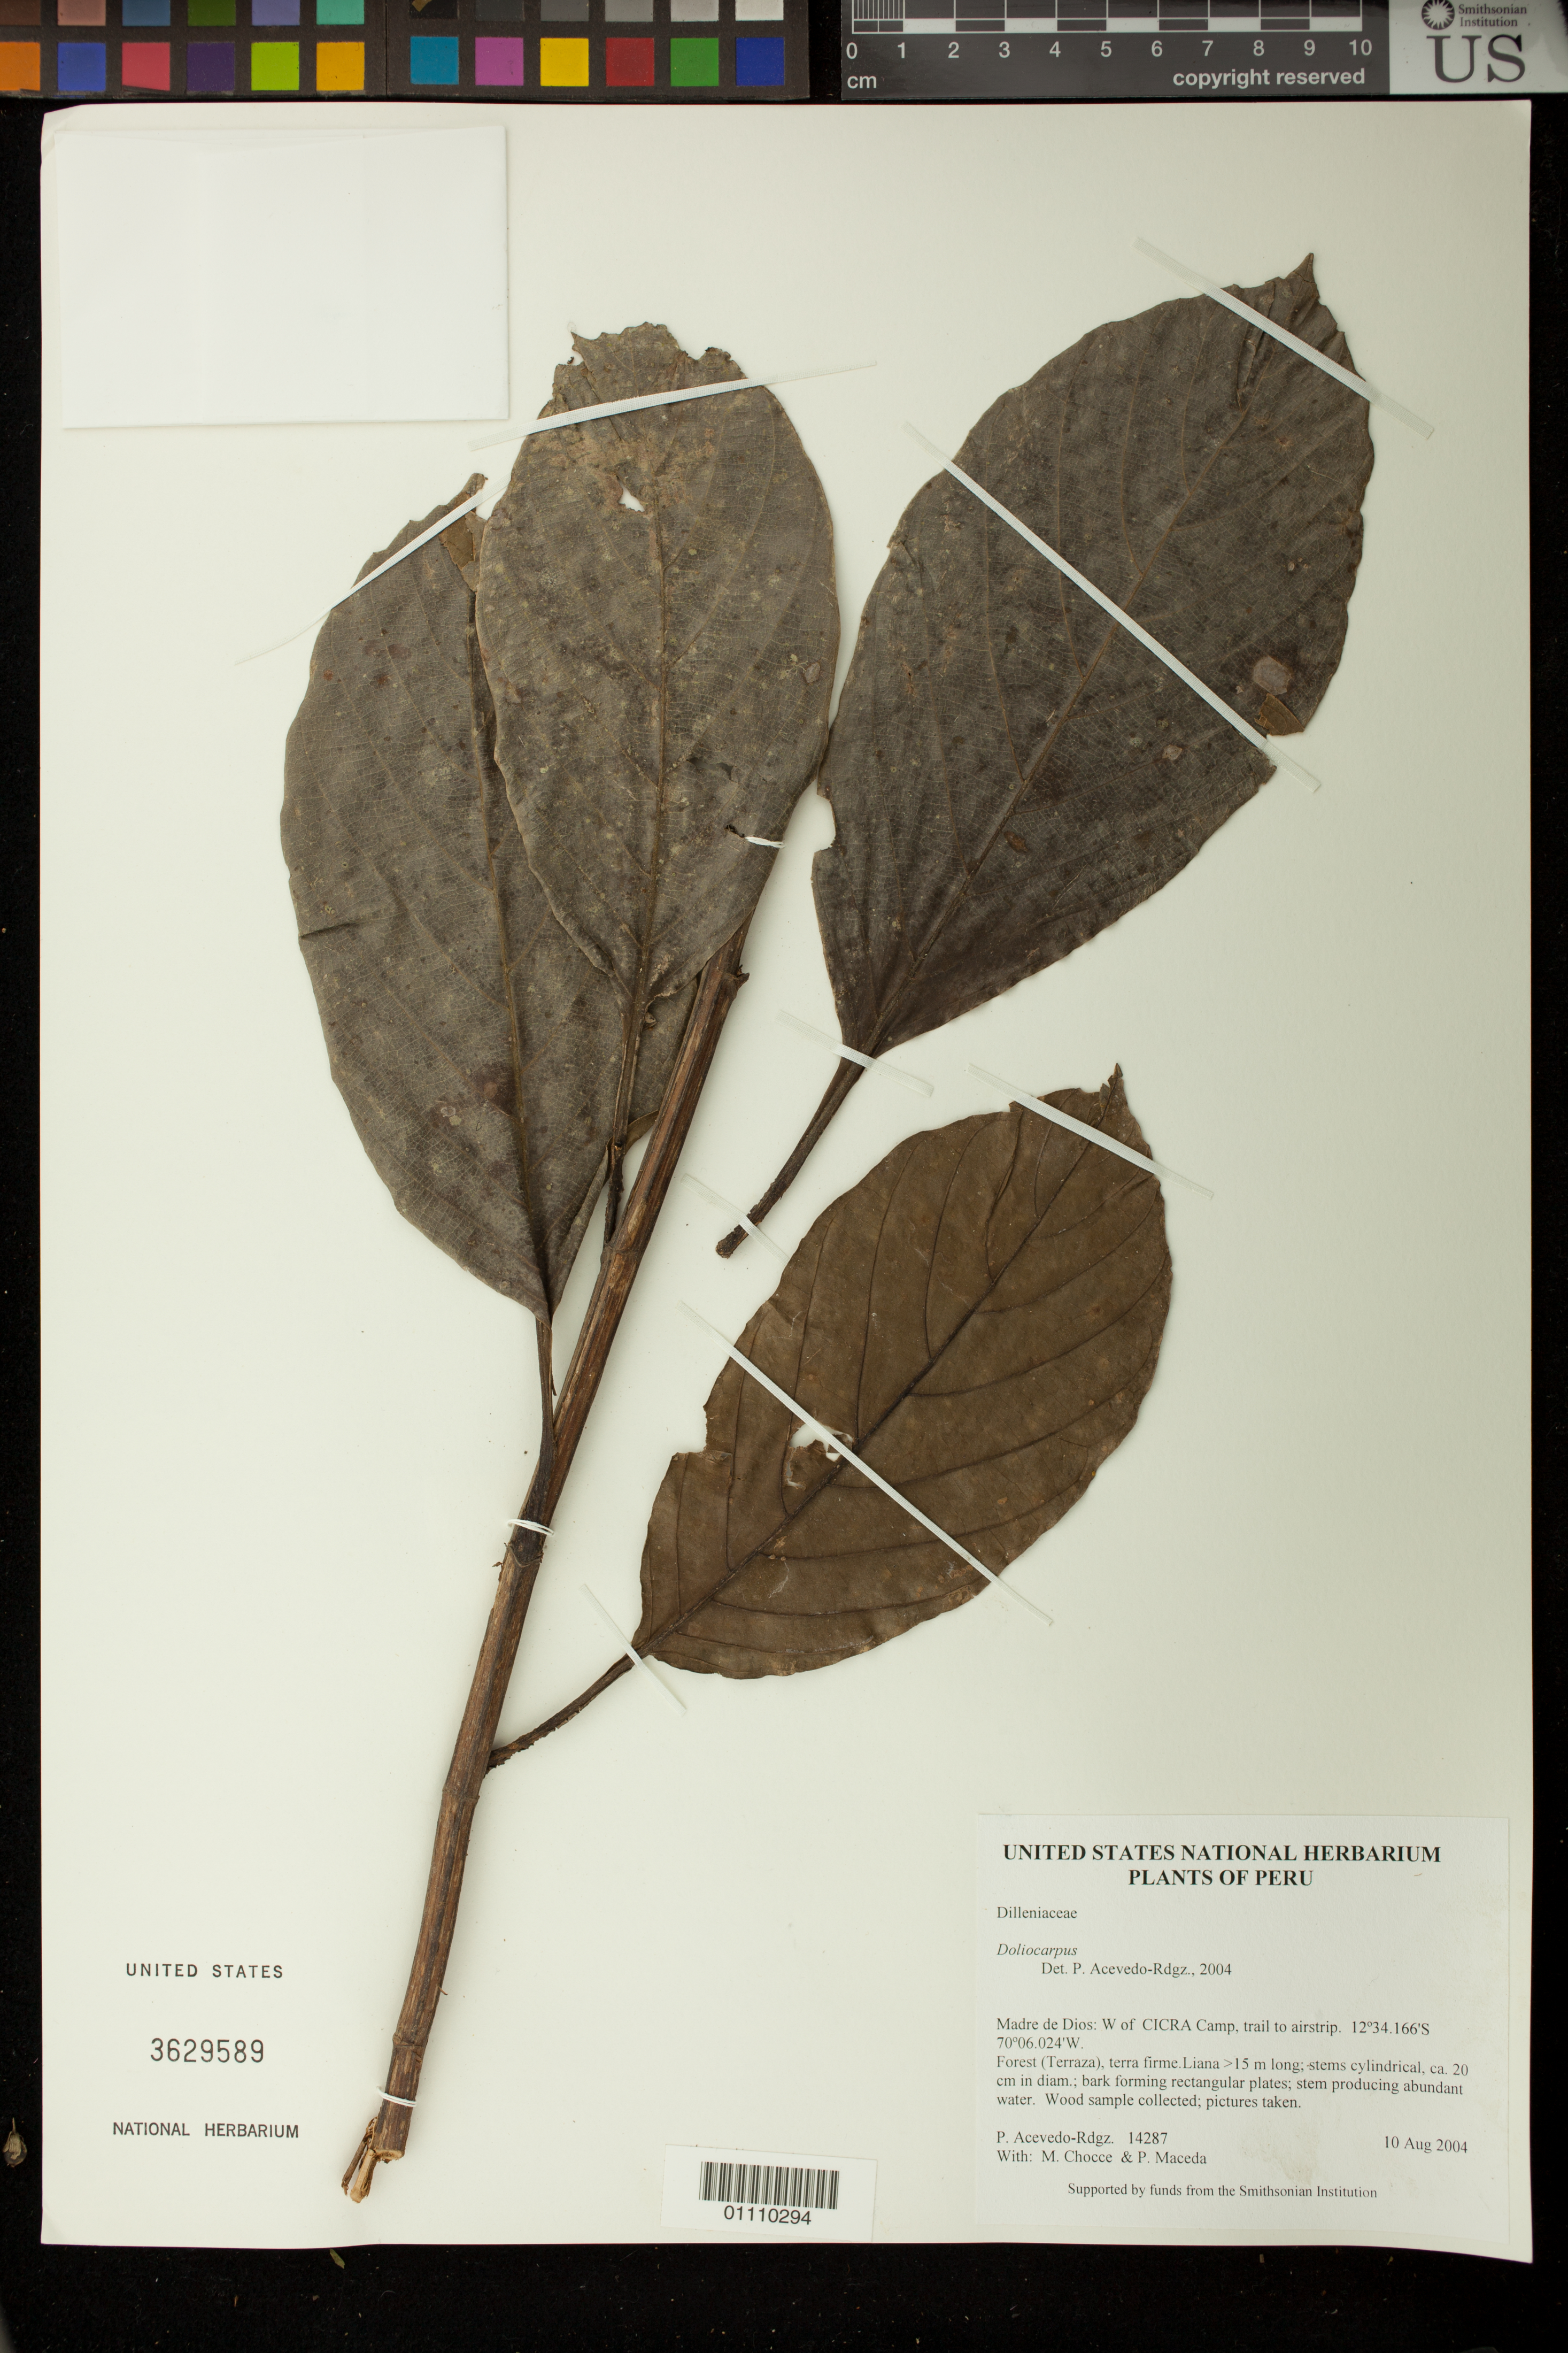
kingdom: Plantae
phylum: Tracheophyta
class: Magnoliopsida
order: Dilleniales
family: Dilleniaceae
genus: Pinzona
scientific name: Pinzona coriacea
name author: Mart. & Zucc.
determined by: Victor Longhi Monzoli, João, (BRAZIL)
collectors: P. Acevedo-Rodr., M. Chocce & P. Maceda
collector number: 14287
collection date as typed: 10 Aug 2004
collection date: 2004-08-10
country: Peru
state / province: Madre de Dios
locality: Madre de Dios: W of CICRA Camp, trail to airstrip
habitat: Forest (Terraza), terra firme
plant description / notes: MO, US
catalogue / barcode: US 3629589